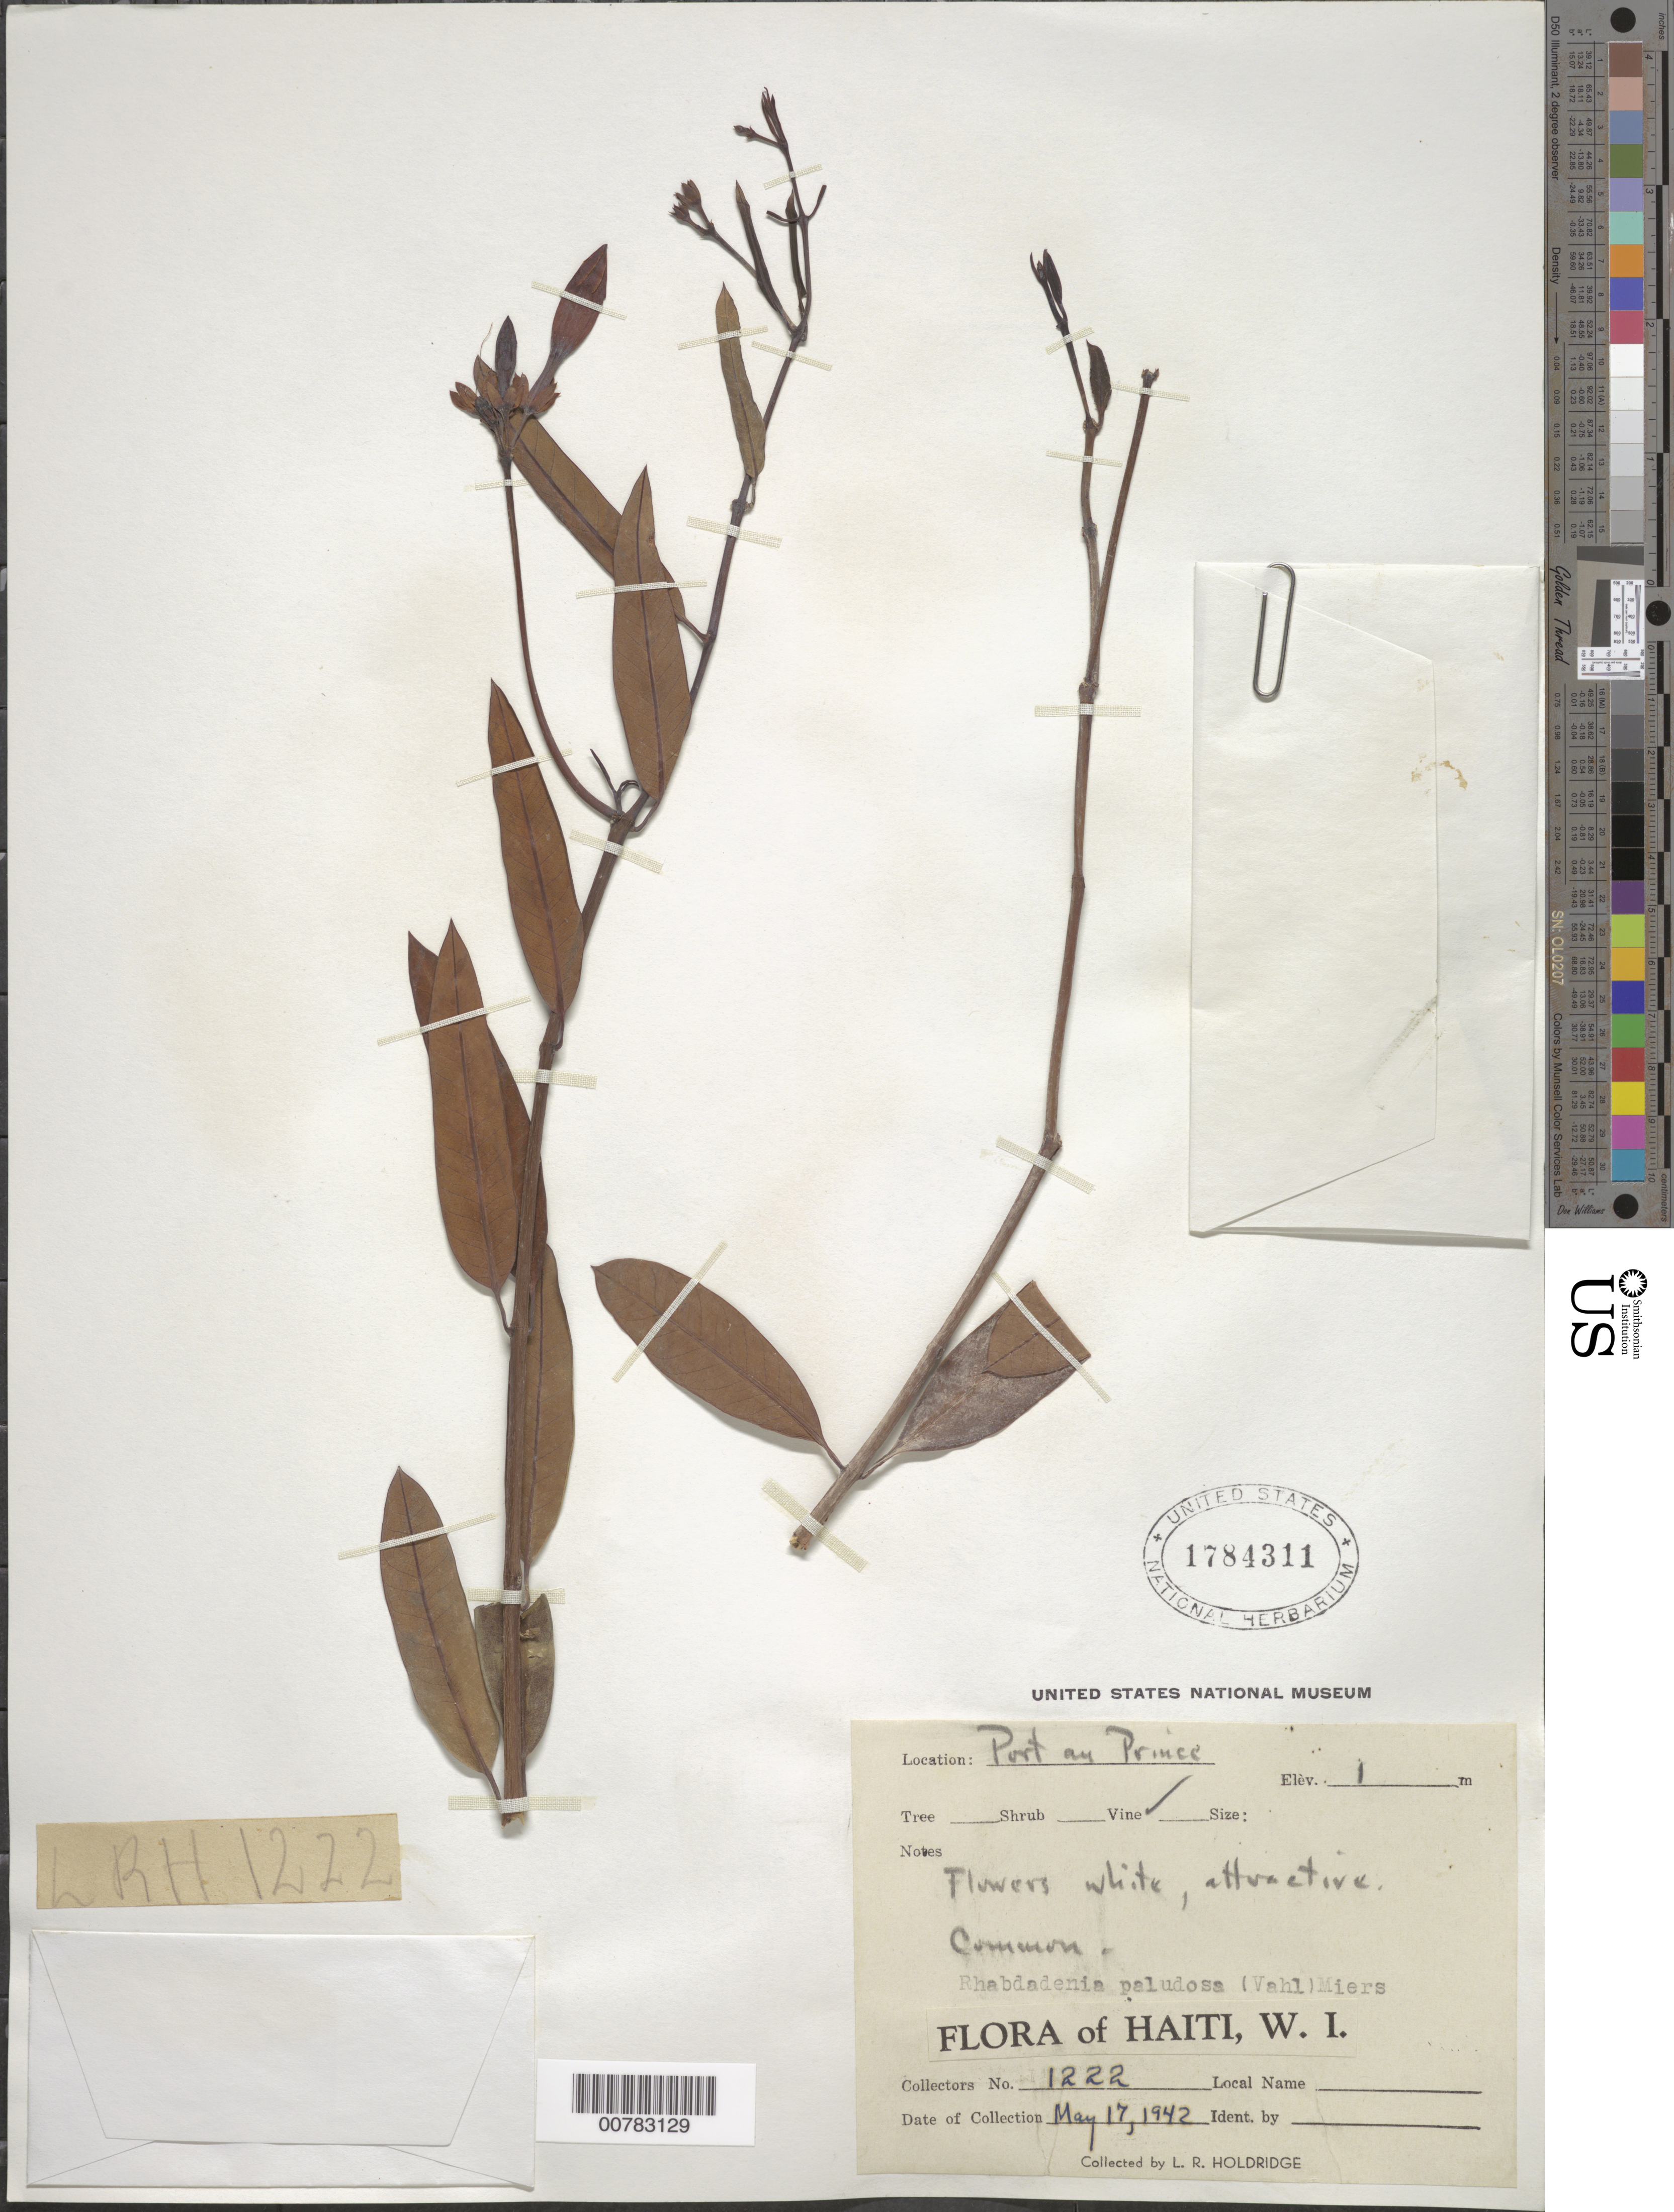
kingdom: Plantae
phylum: Tracheophyta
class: Magnoliopsida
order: Gentianales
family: Apocynaceae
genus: Rhabdadenia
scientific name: Rhabdadenia biflora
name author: (Jacq.) Müll. Arg.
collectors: L. Holdridge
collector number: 1222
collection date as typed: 17 May 1942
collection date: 1942-05-17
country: Haiti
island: Hispaniola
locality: Port au Prince.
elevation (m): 1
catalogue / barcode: US 1784311